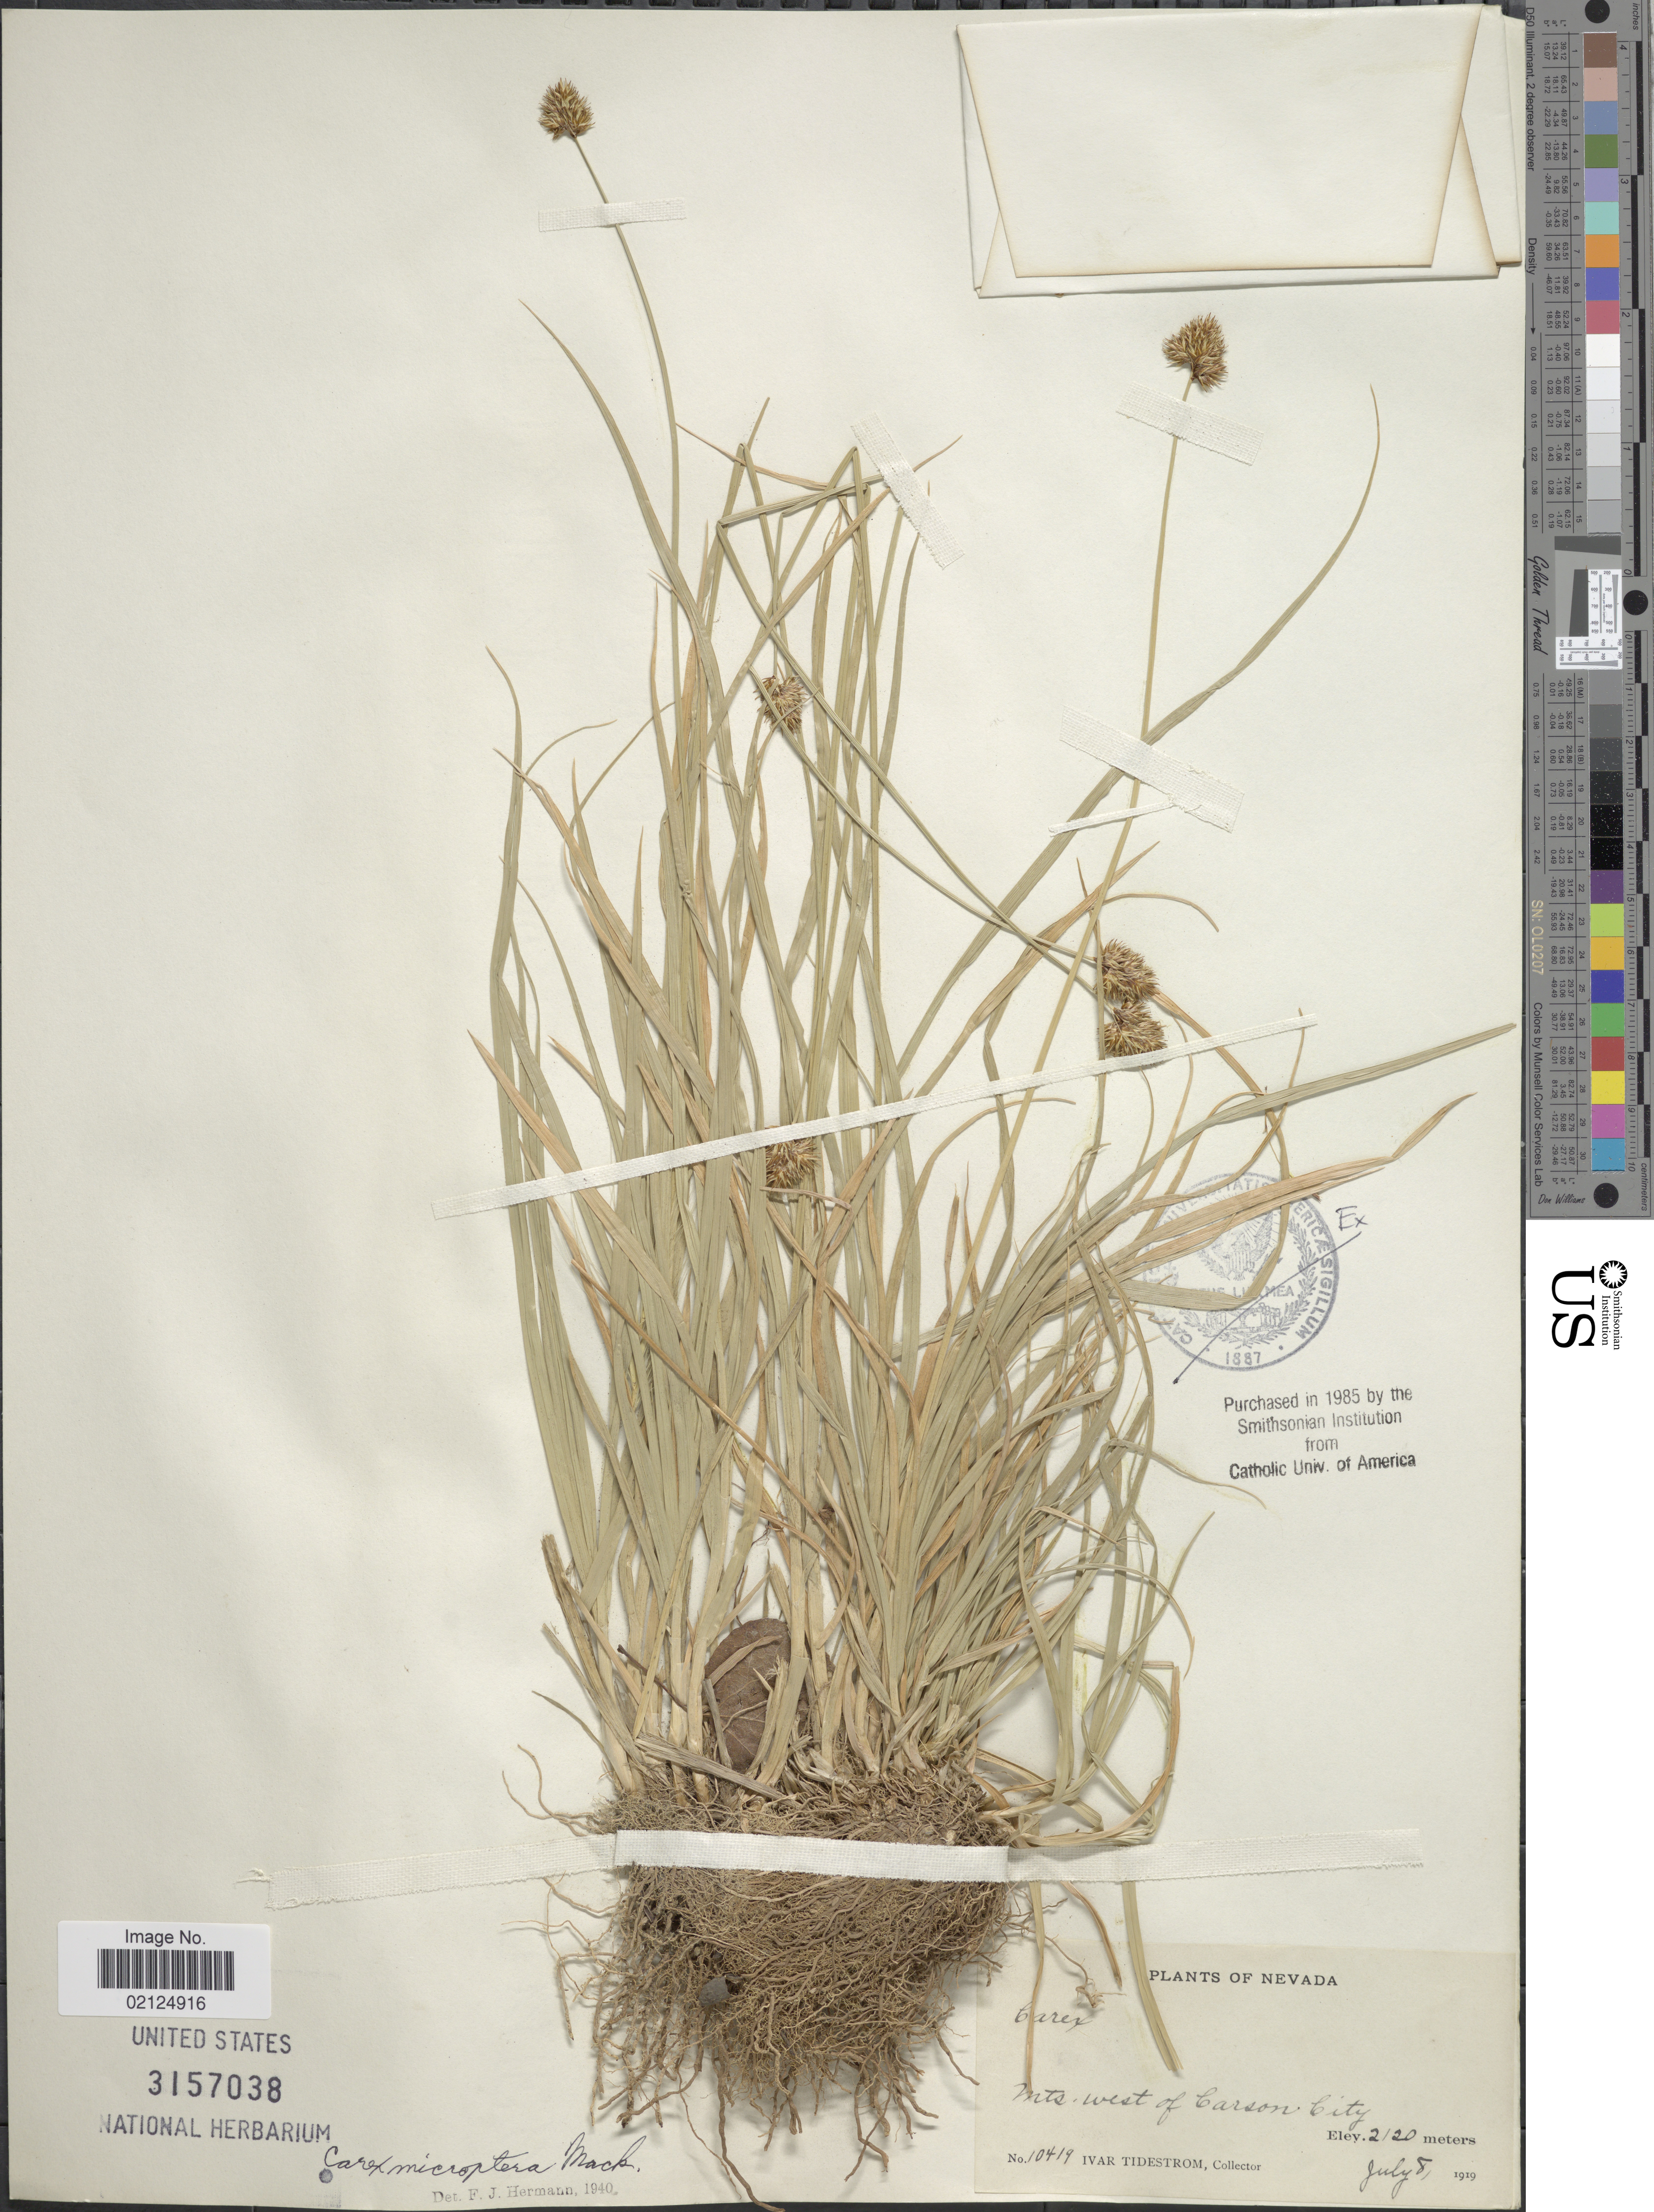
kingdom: Plantae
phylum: Tracheophyta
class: Liliopsida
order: Poales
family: Cyperaceae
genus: Carex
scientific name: Carex microptera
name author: Mack.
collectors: I. F. Tidestrom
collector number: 10419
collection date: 1919-07-08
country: United States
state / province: Nevada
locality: Mts. west of Carson City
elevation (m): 2120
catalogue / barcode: US 3157038